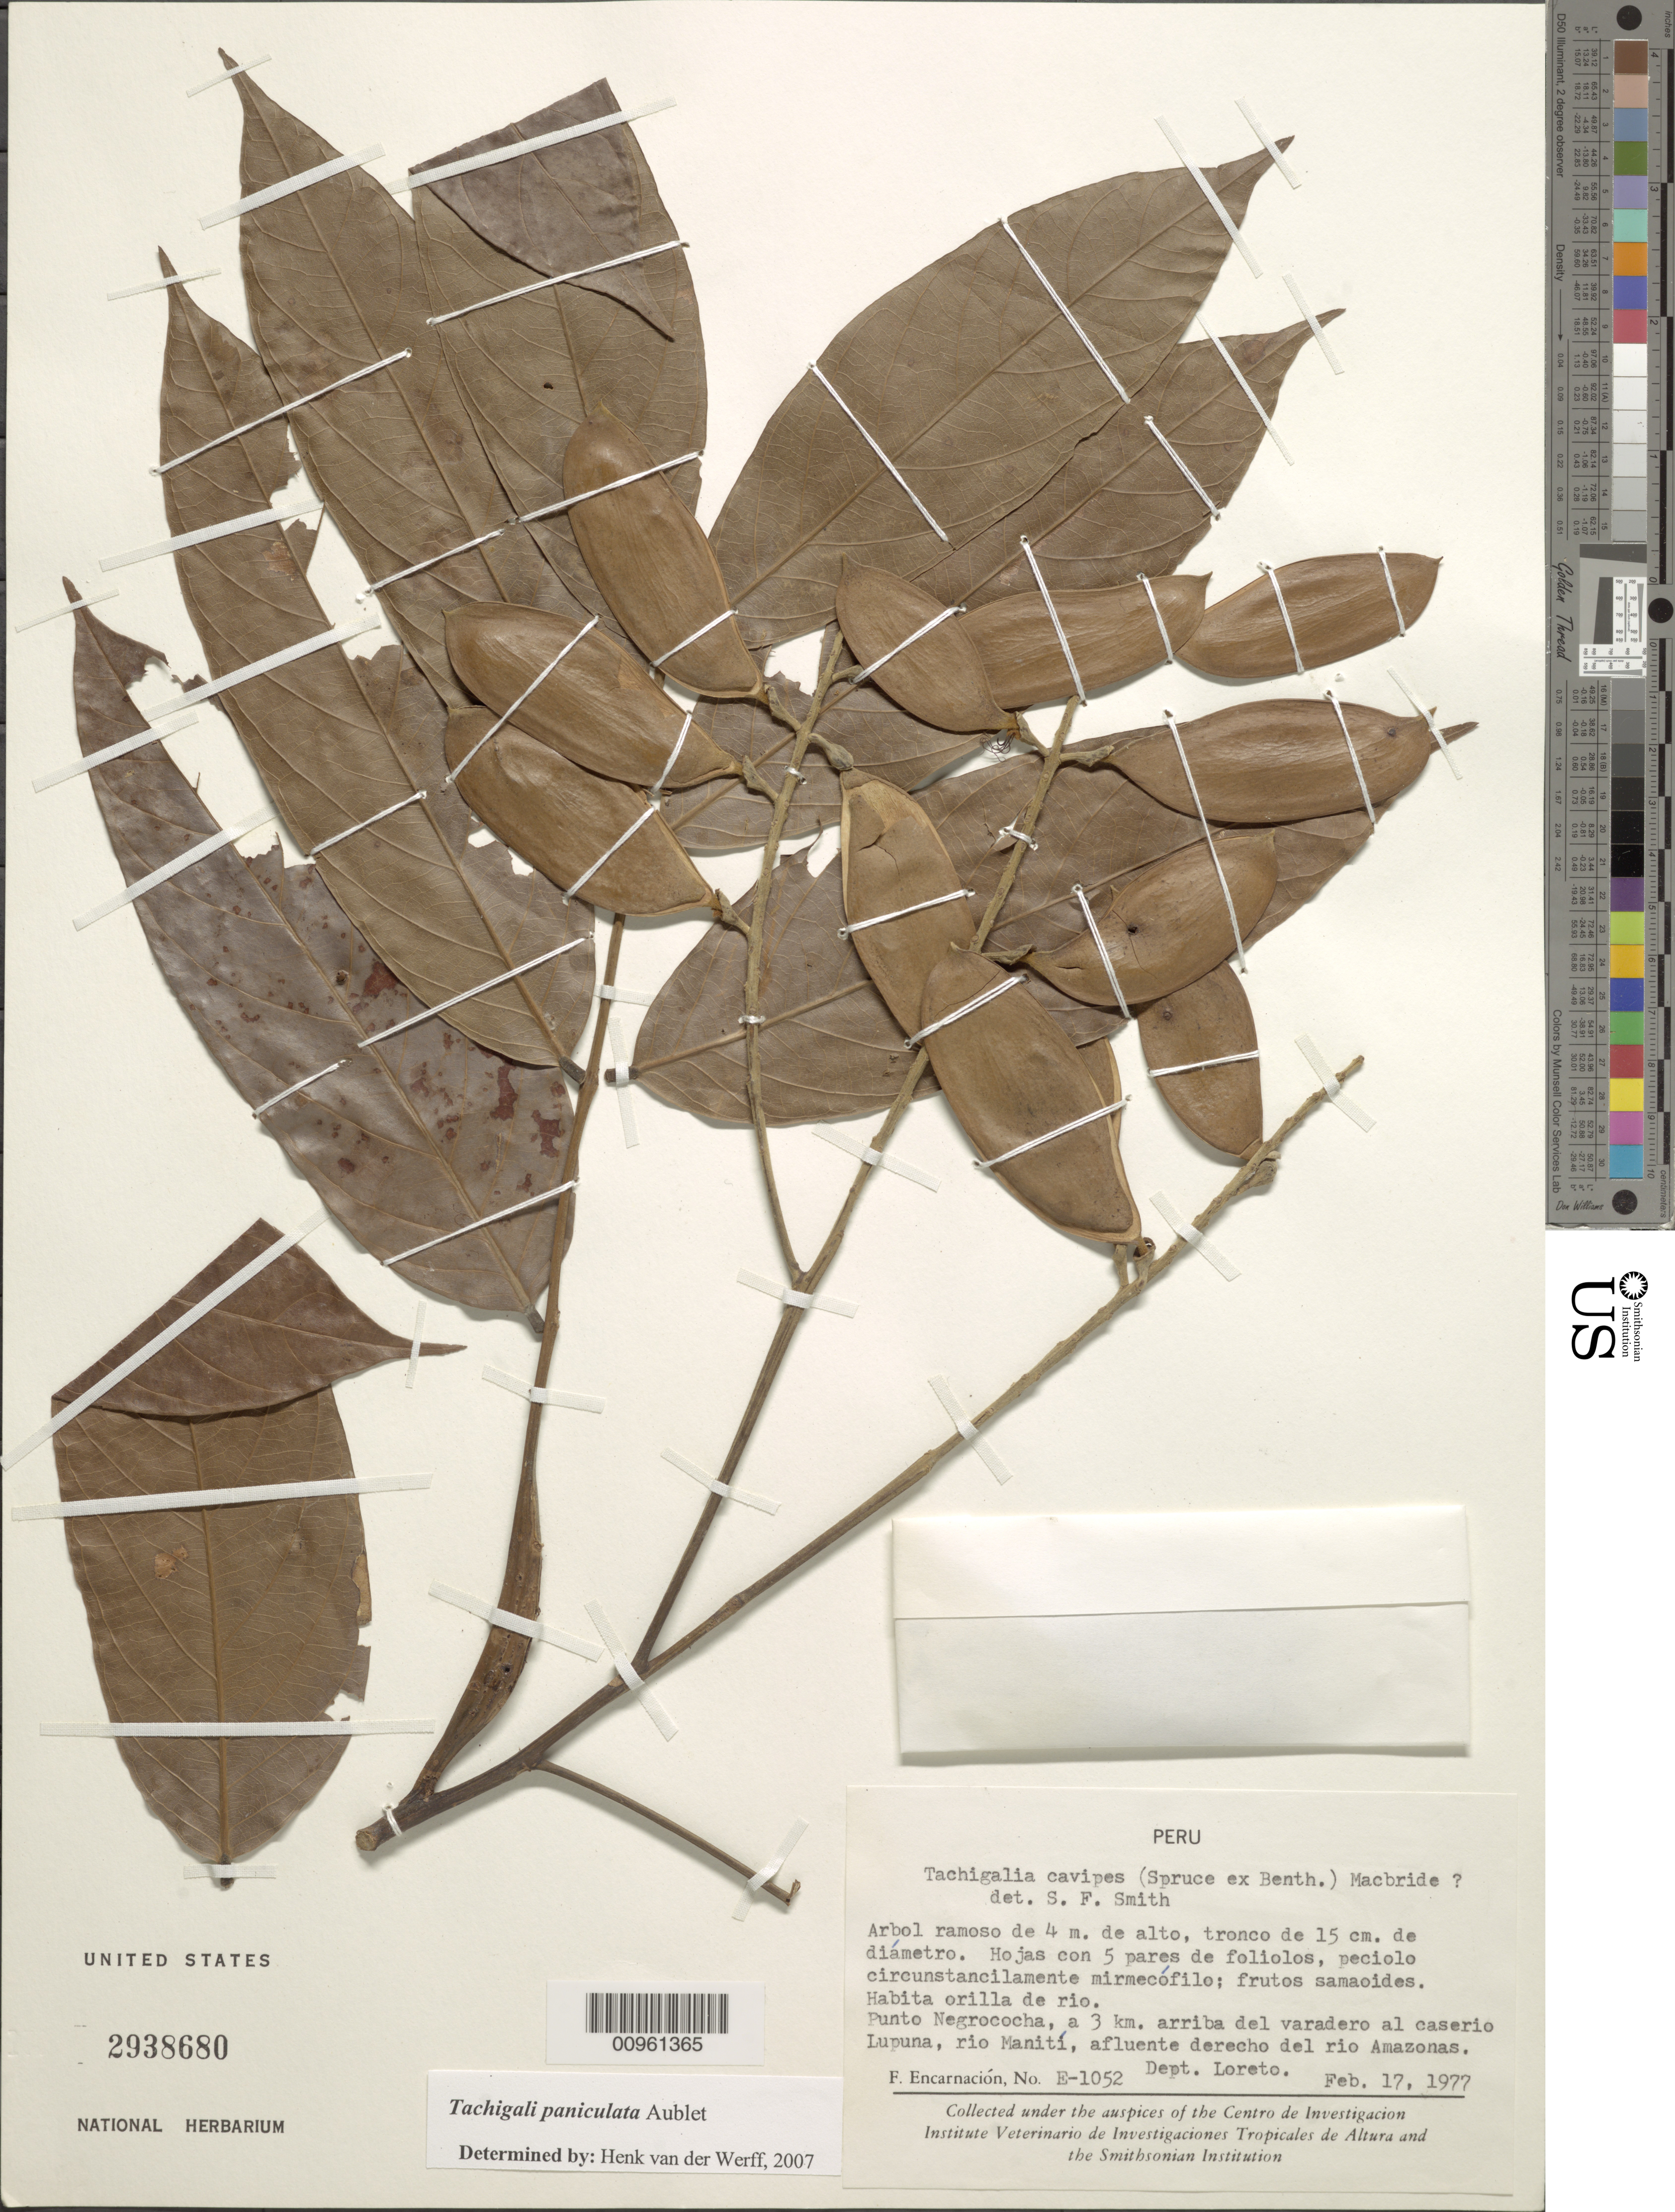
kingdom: Plantae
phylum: Tracheophyta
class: Magnoliopsida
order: Fabales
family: Fabaceae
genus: Tachigali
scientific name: Tachigali paniculata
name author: Aubl.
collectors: F. Encarnación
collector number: E-1052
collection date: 1977-02-17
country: Peru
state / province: Loreto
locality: Punto Negrococha, a 3 km arriva del varadero al caserio Lupuna, rio Maniti, afluente derecho del rio Amazonas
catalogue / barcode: US 2938680